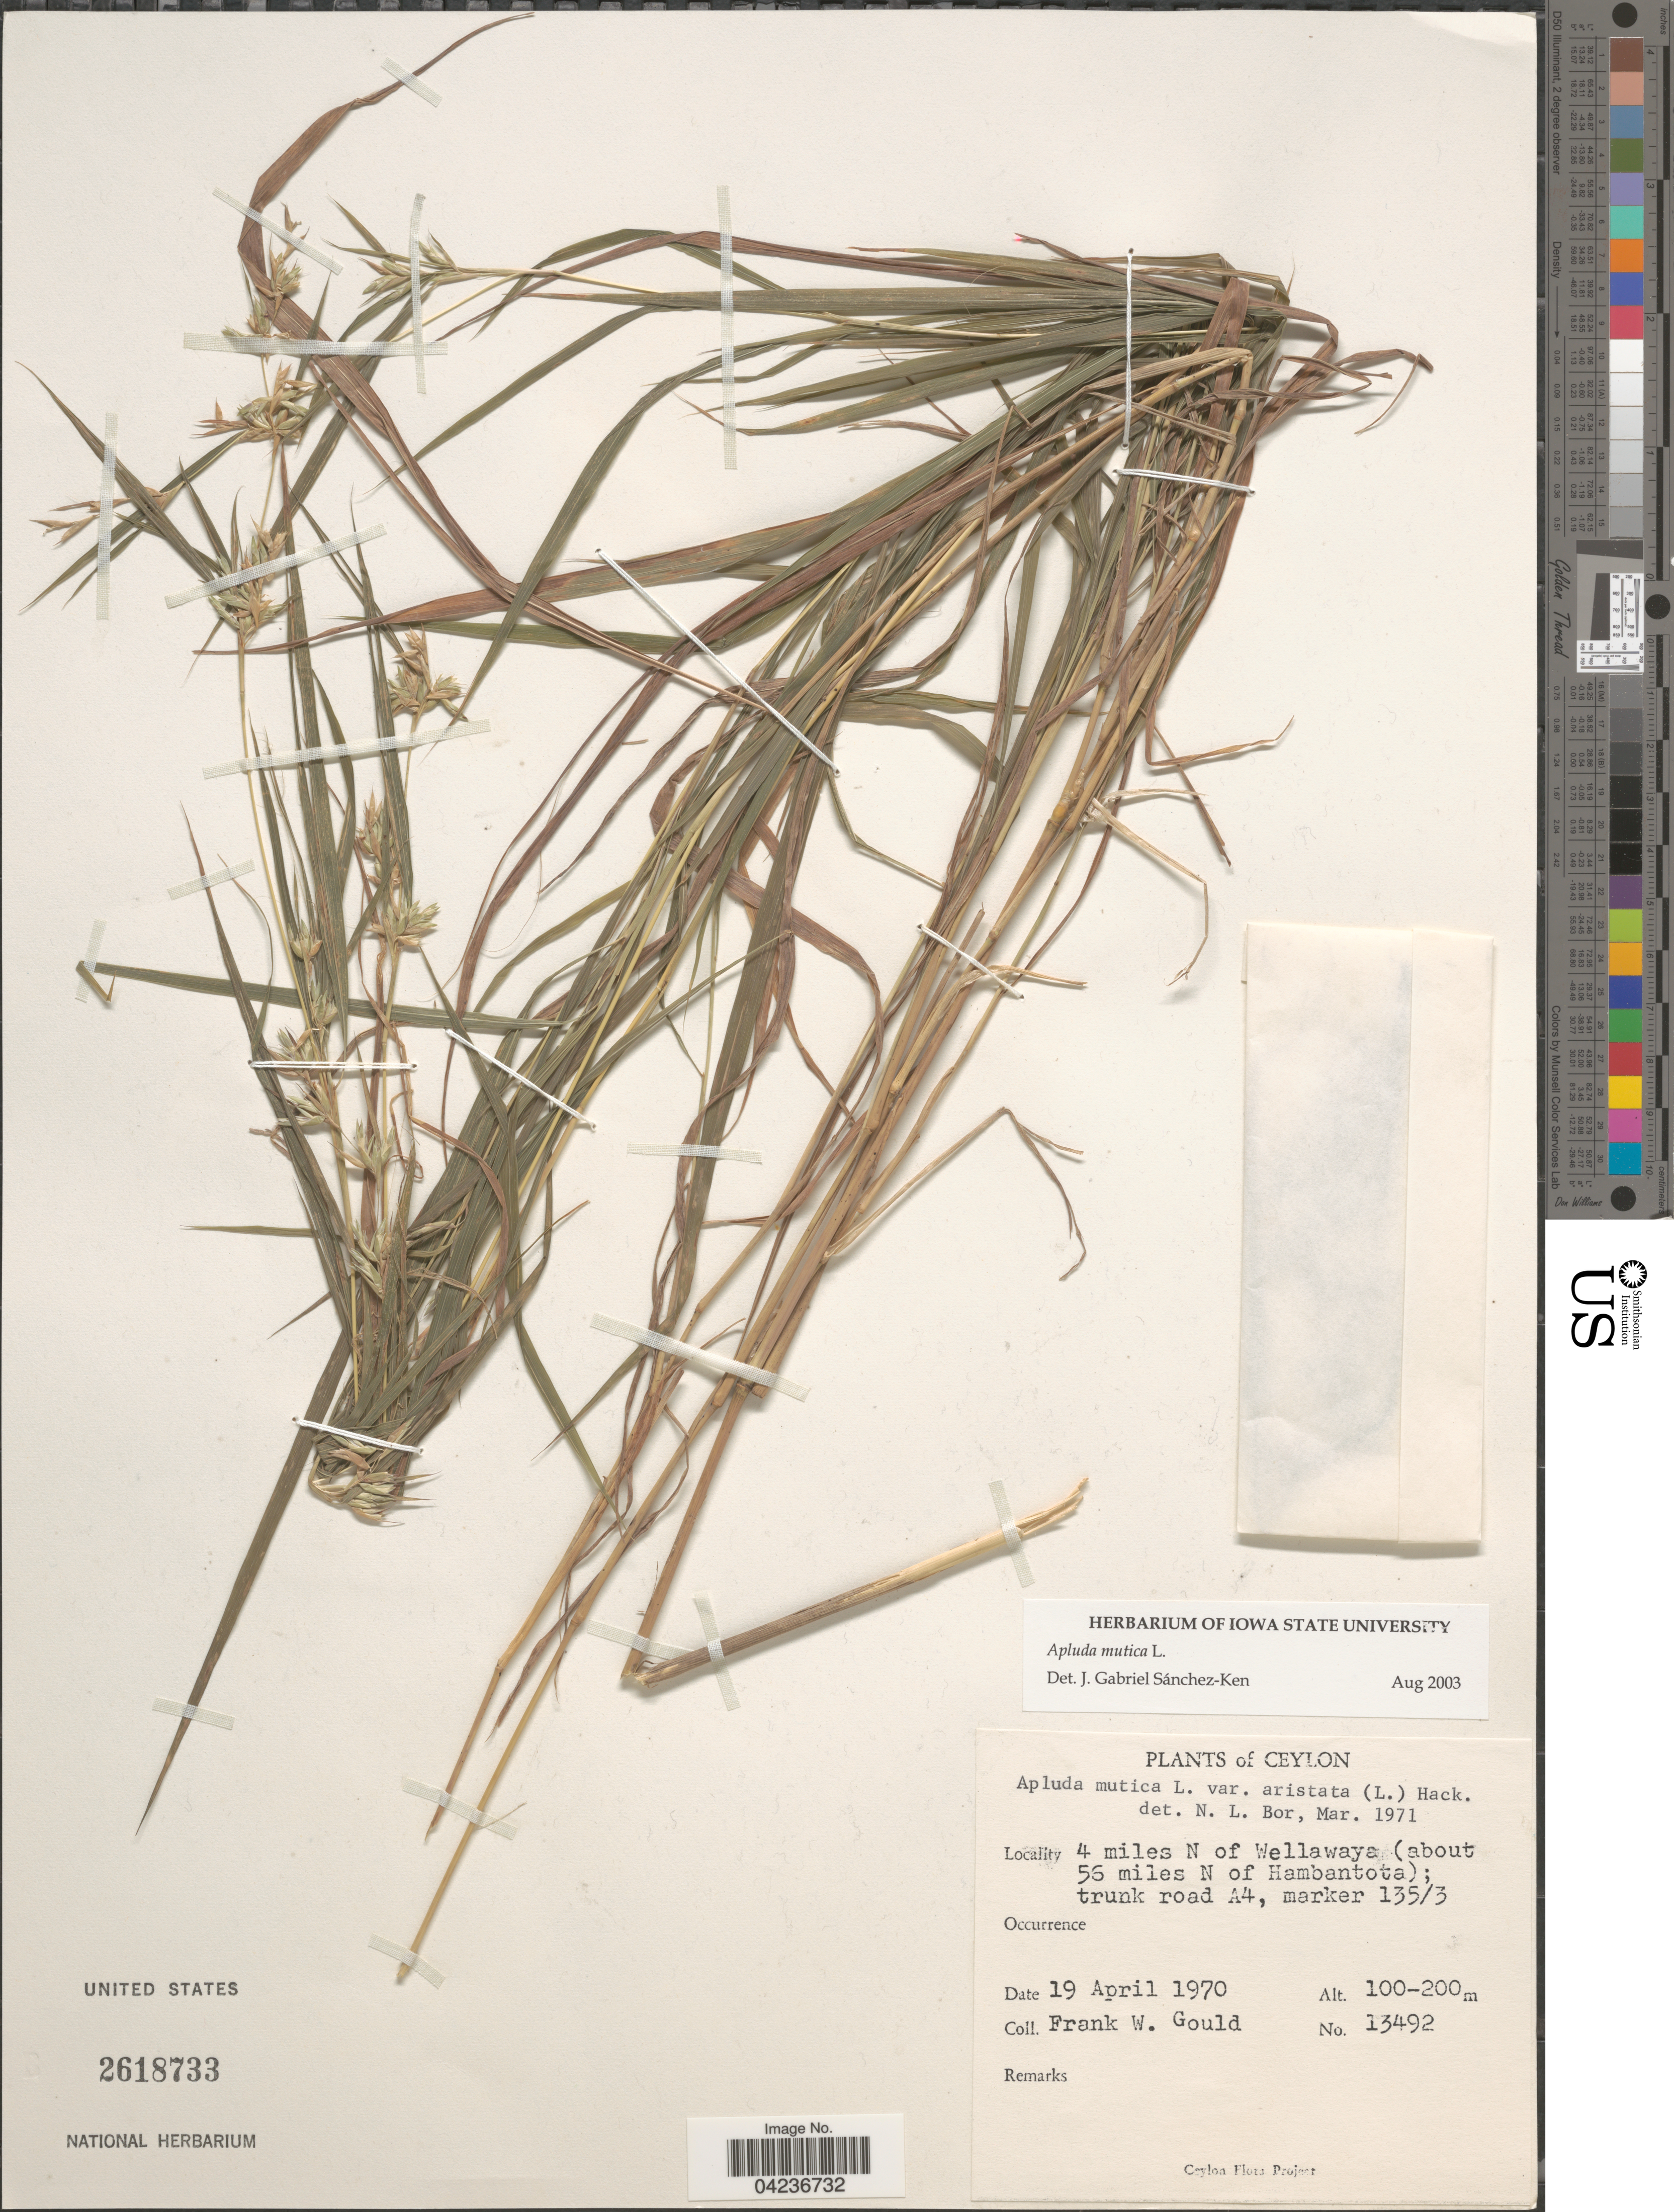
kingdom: Plantae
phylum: Tracheophyta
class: Liliopsida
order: Poales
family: Poaceae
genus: Apluda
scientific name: Apluda mutica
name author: L.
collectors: F. W. Gould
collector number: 13492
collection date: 1970-04-19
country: Sri Lanka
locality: Ceylon. 4 miles N of Wellawaya (about 56 miles N of Hambantota); trunk road A4, marker 135/3.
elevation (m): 100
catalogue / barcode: US 2618733